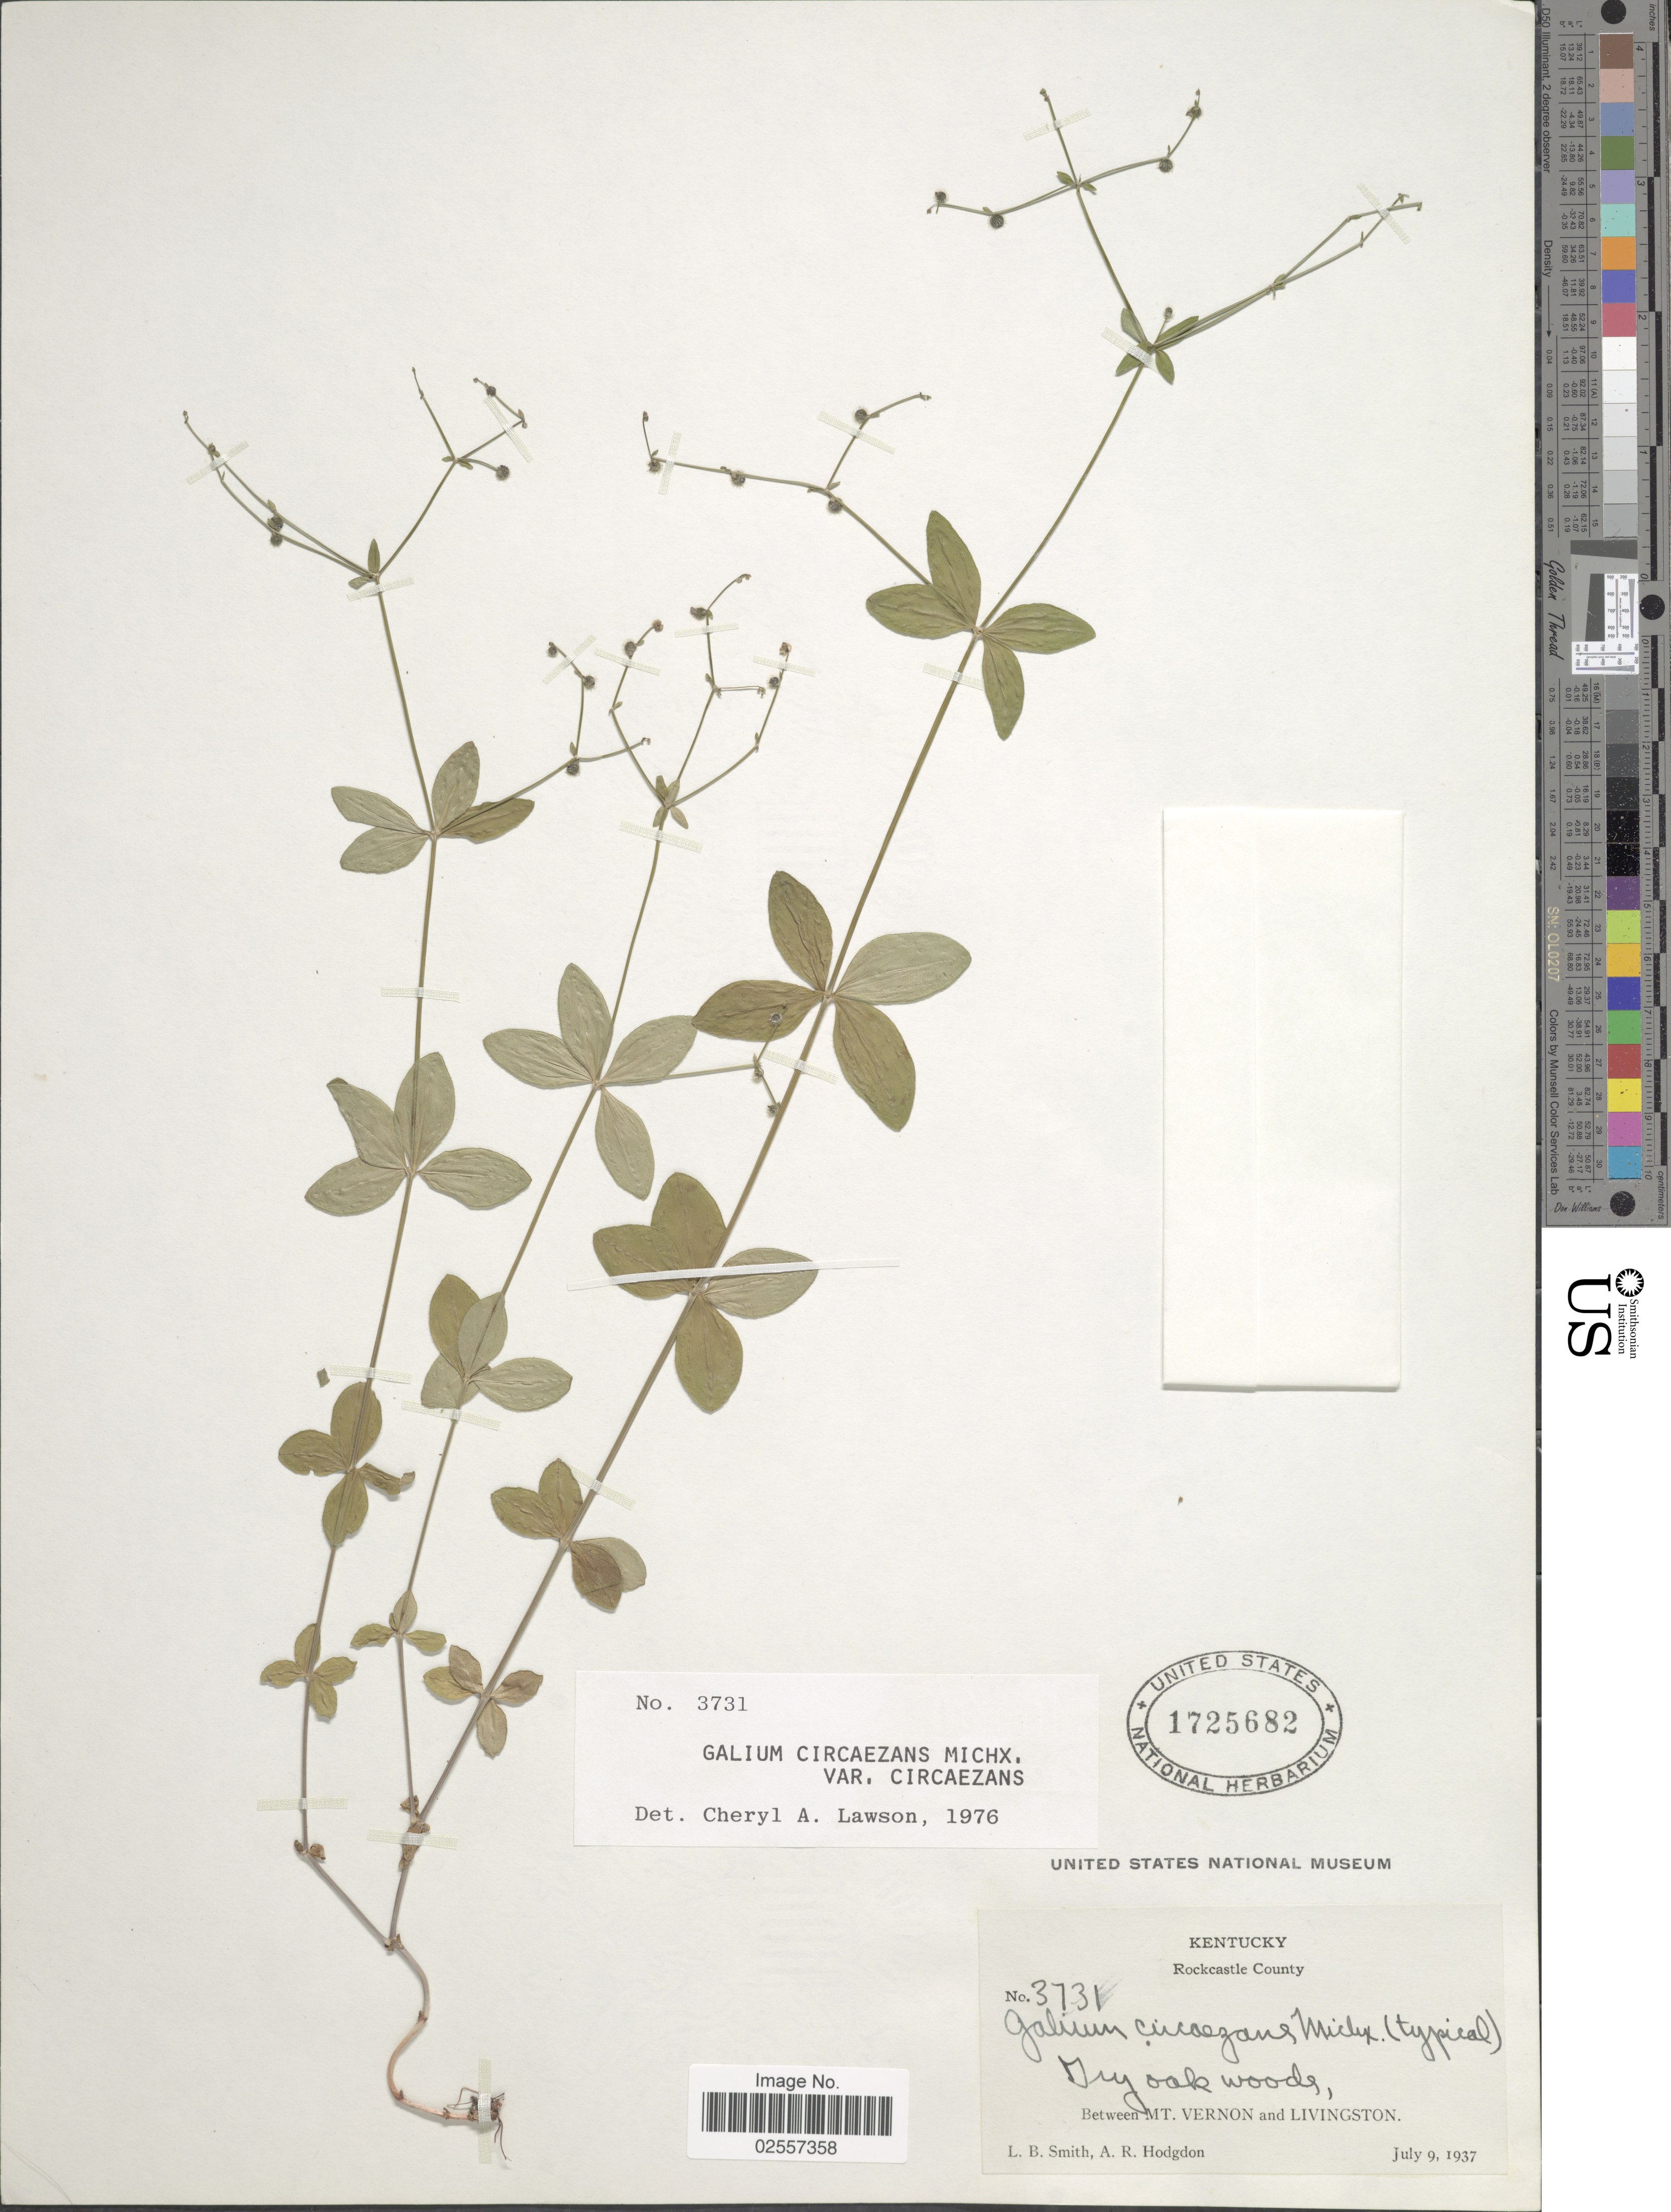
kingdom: Plantae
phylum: Tracheophyta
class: Magnoliopsida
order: Gentianales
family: Rubiaceae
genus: Galium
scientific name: Galium circaezans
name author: Michx.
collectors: L. Smith & A. R. Hodgdon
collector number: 3731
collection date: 1937-07-09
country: United States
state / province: Kentucky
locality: Rockcastle County. Between Mt. Vernon and Livingston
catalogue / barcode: US 1725682